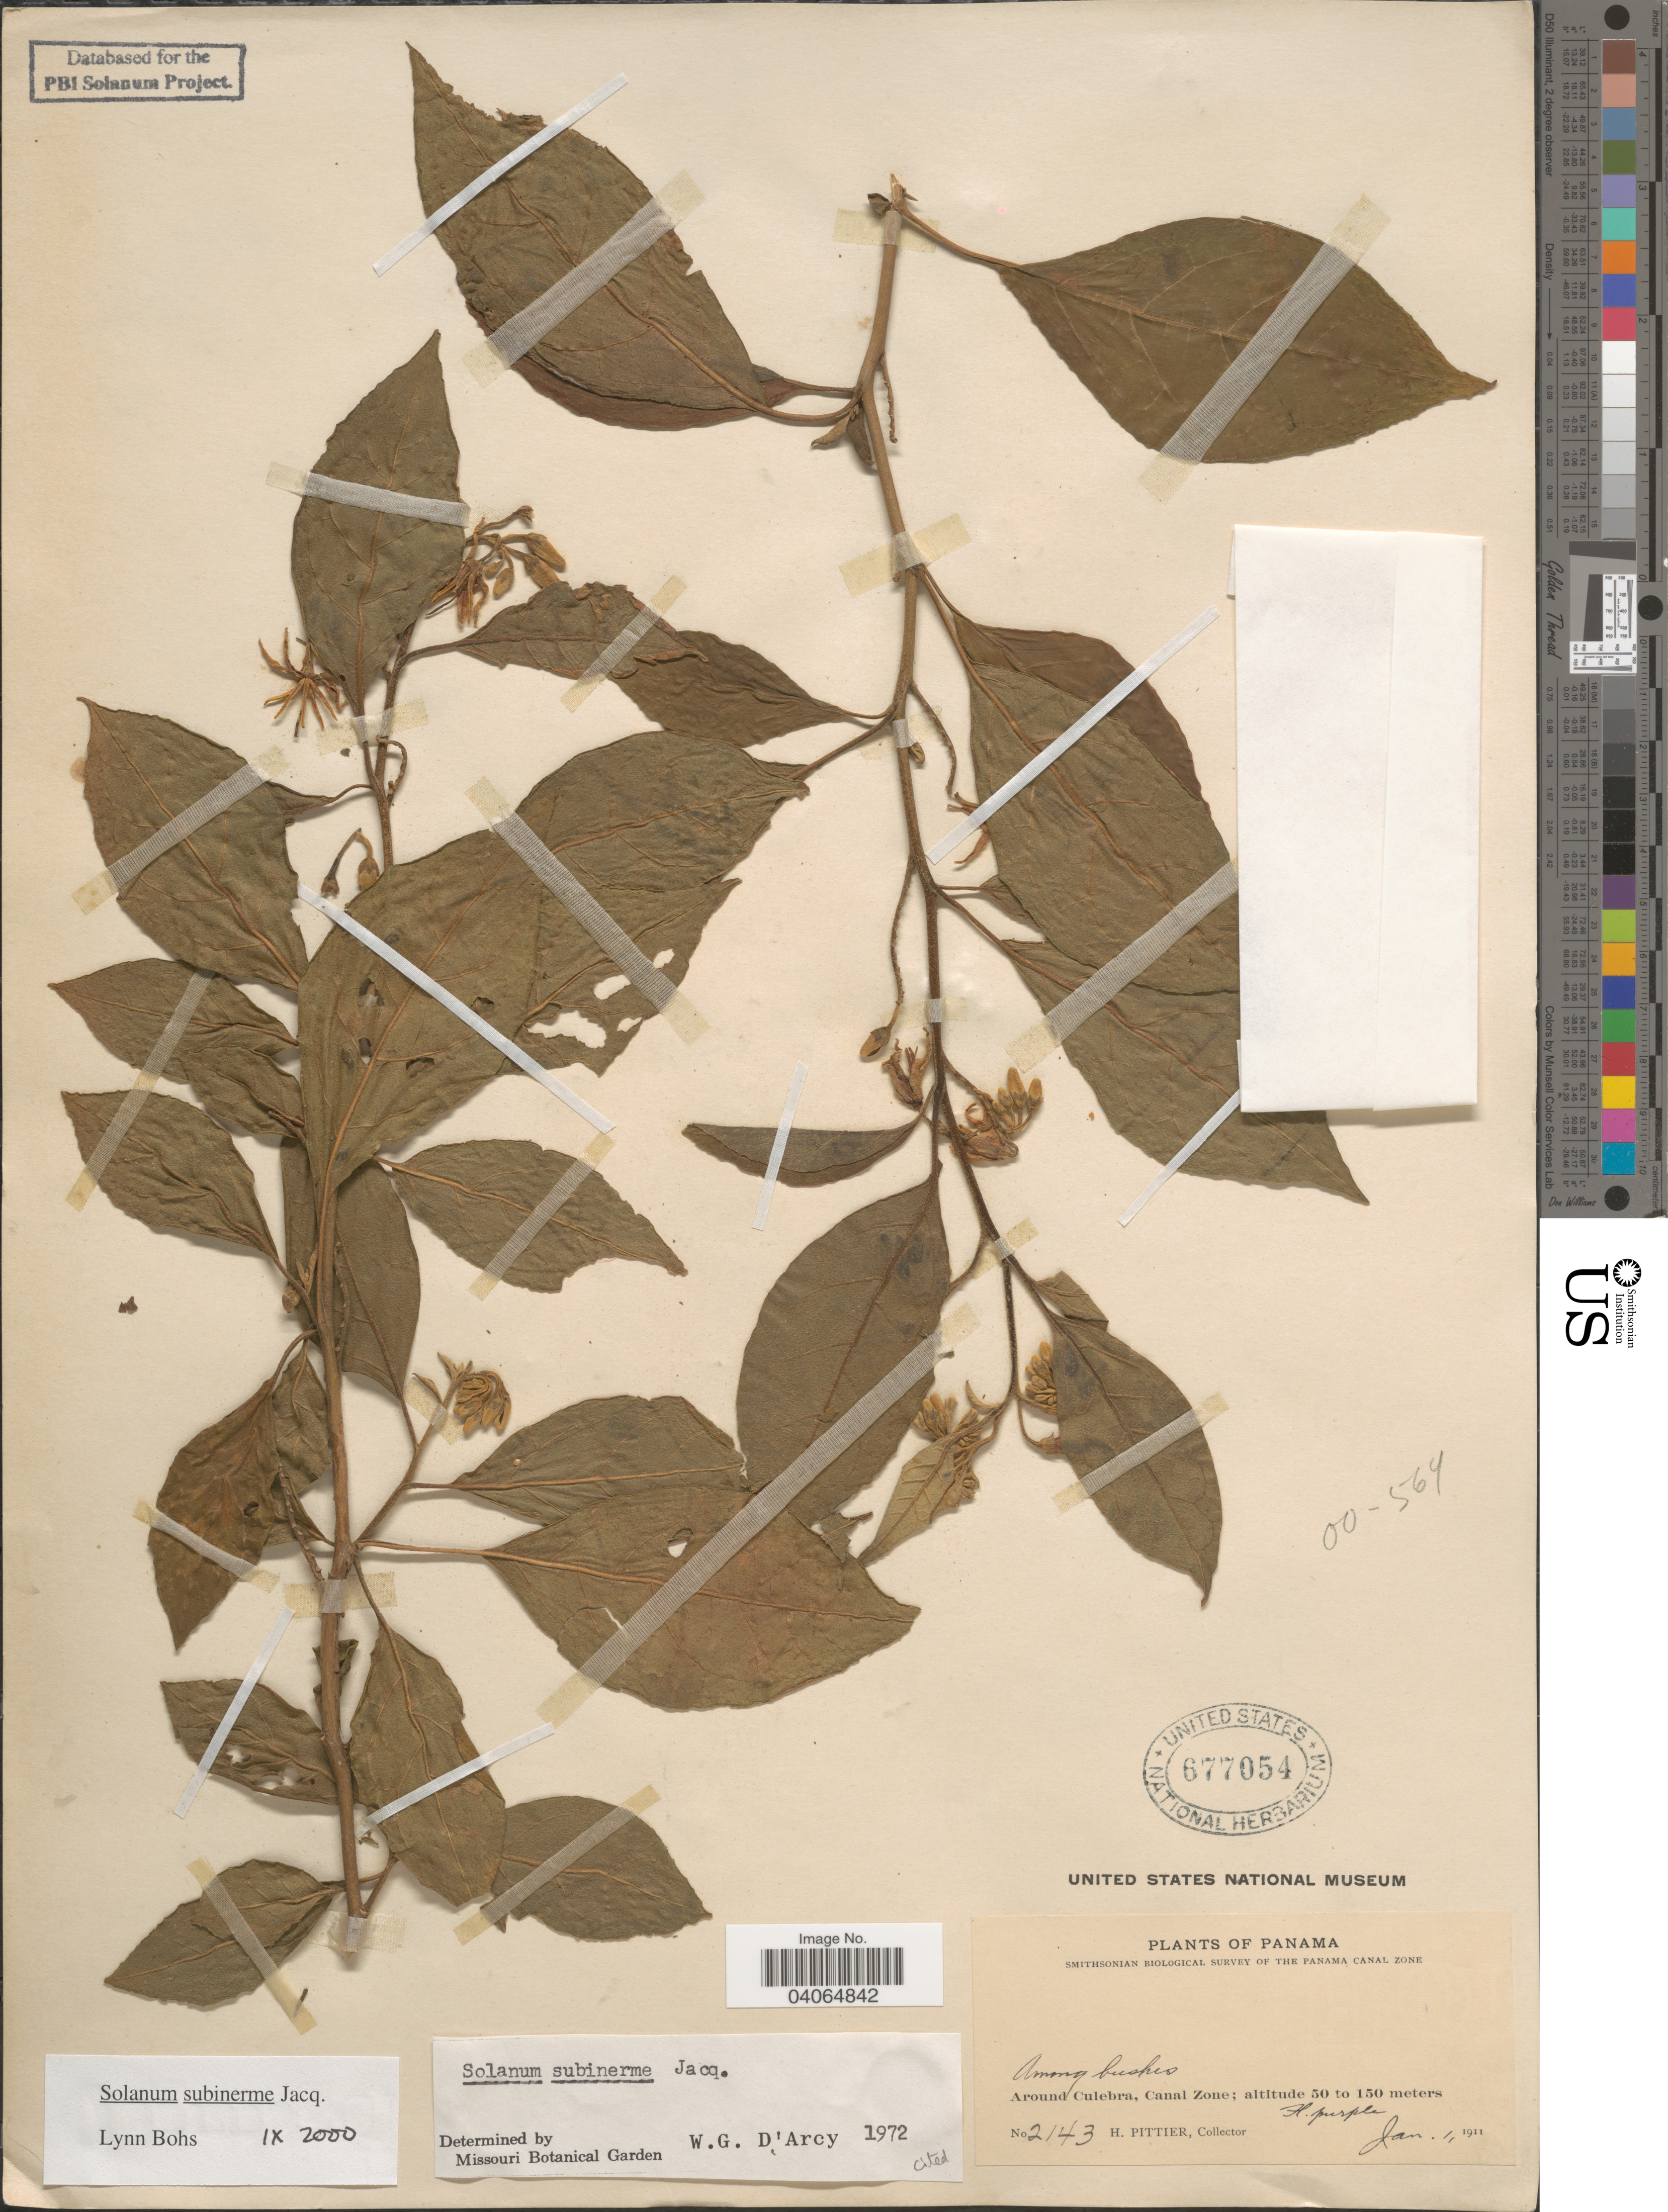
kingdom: Plantae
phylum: Tracheophyta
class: Magnoliopsida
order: Solanales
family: Solanaceae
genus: Solanum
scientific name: Solanum subinerme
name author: Jacq.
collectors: H. F. Pittier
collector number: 2143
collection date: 1911-01-01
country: Panama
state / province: Colón / Panamá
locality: Around Culebra, Canal Zone.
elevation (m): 50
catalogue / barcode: US 677054